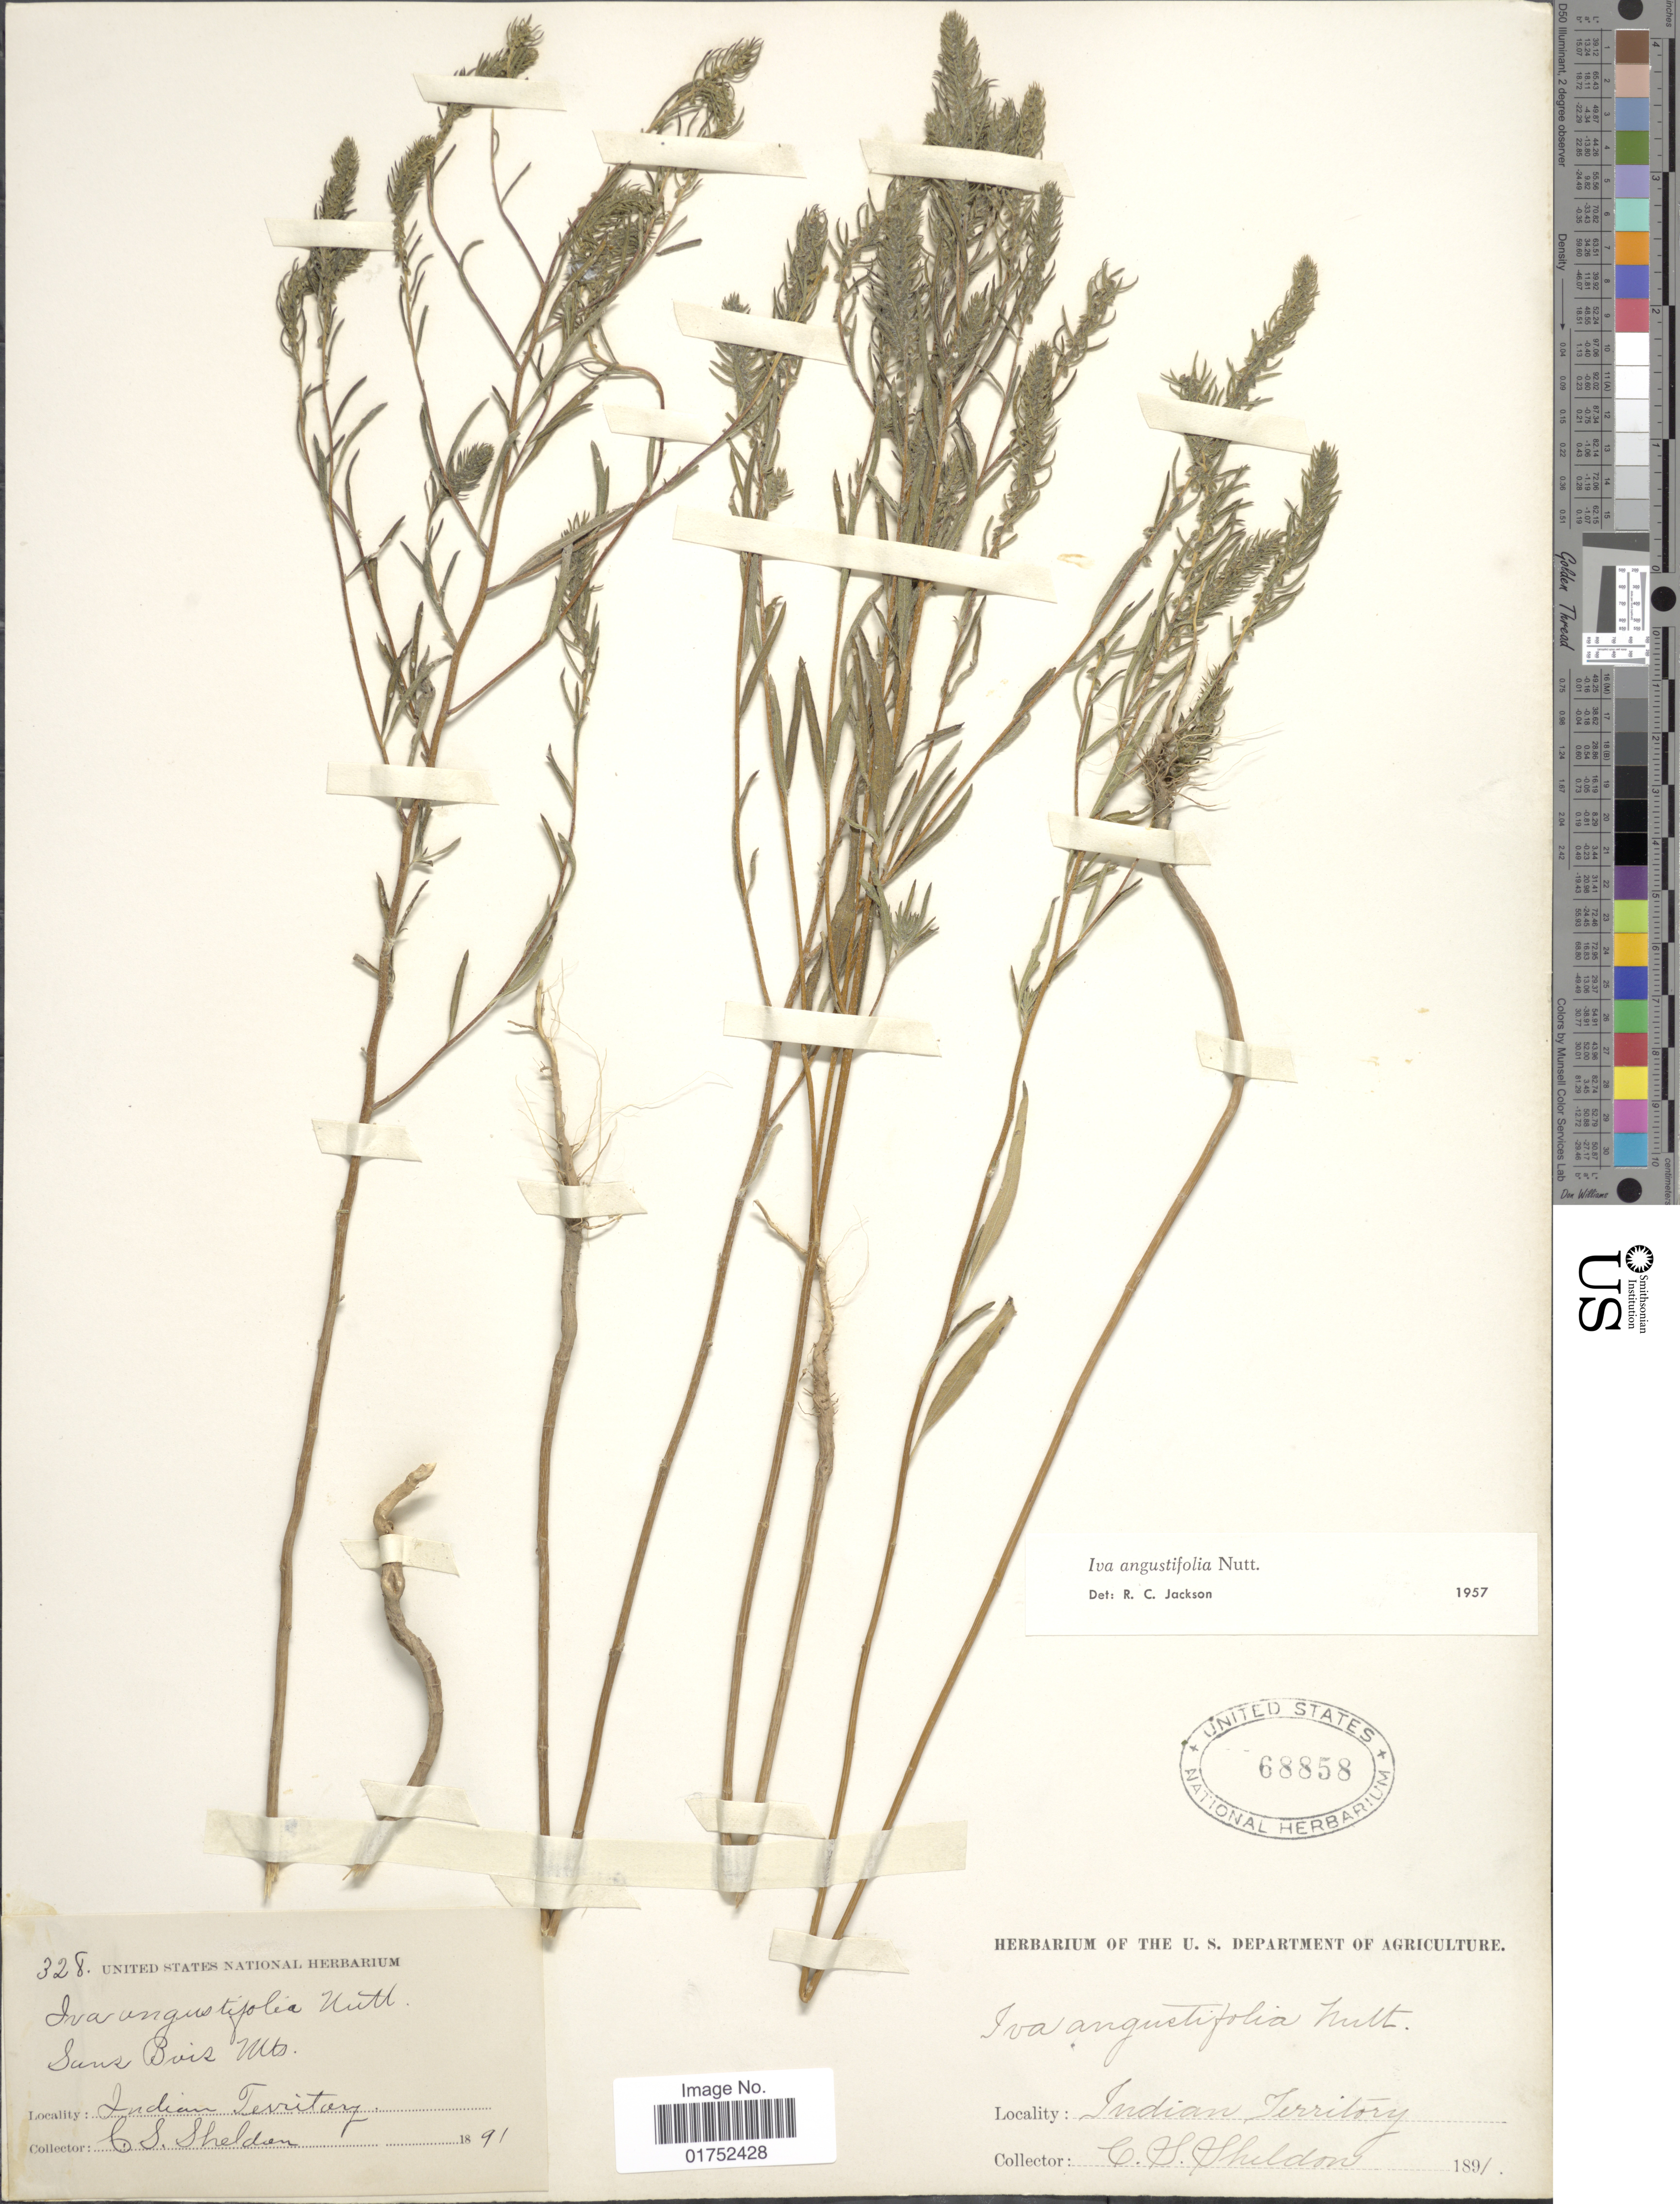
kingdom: Plantae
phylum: Tracheophyta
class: Magnoliopsida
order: Asterales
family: Asteraceae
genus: Iva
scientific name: Iva angustifolia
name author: Nutt.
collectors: C. S. Sheldon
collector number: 328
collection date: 1891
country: United States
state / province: Oklahoma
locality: Sans Bois Mts., Indian Territory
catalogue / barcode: US 68858